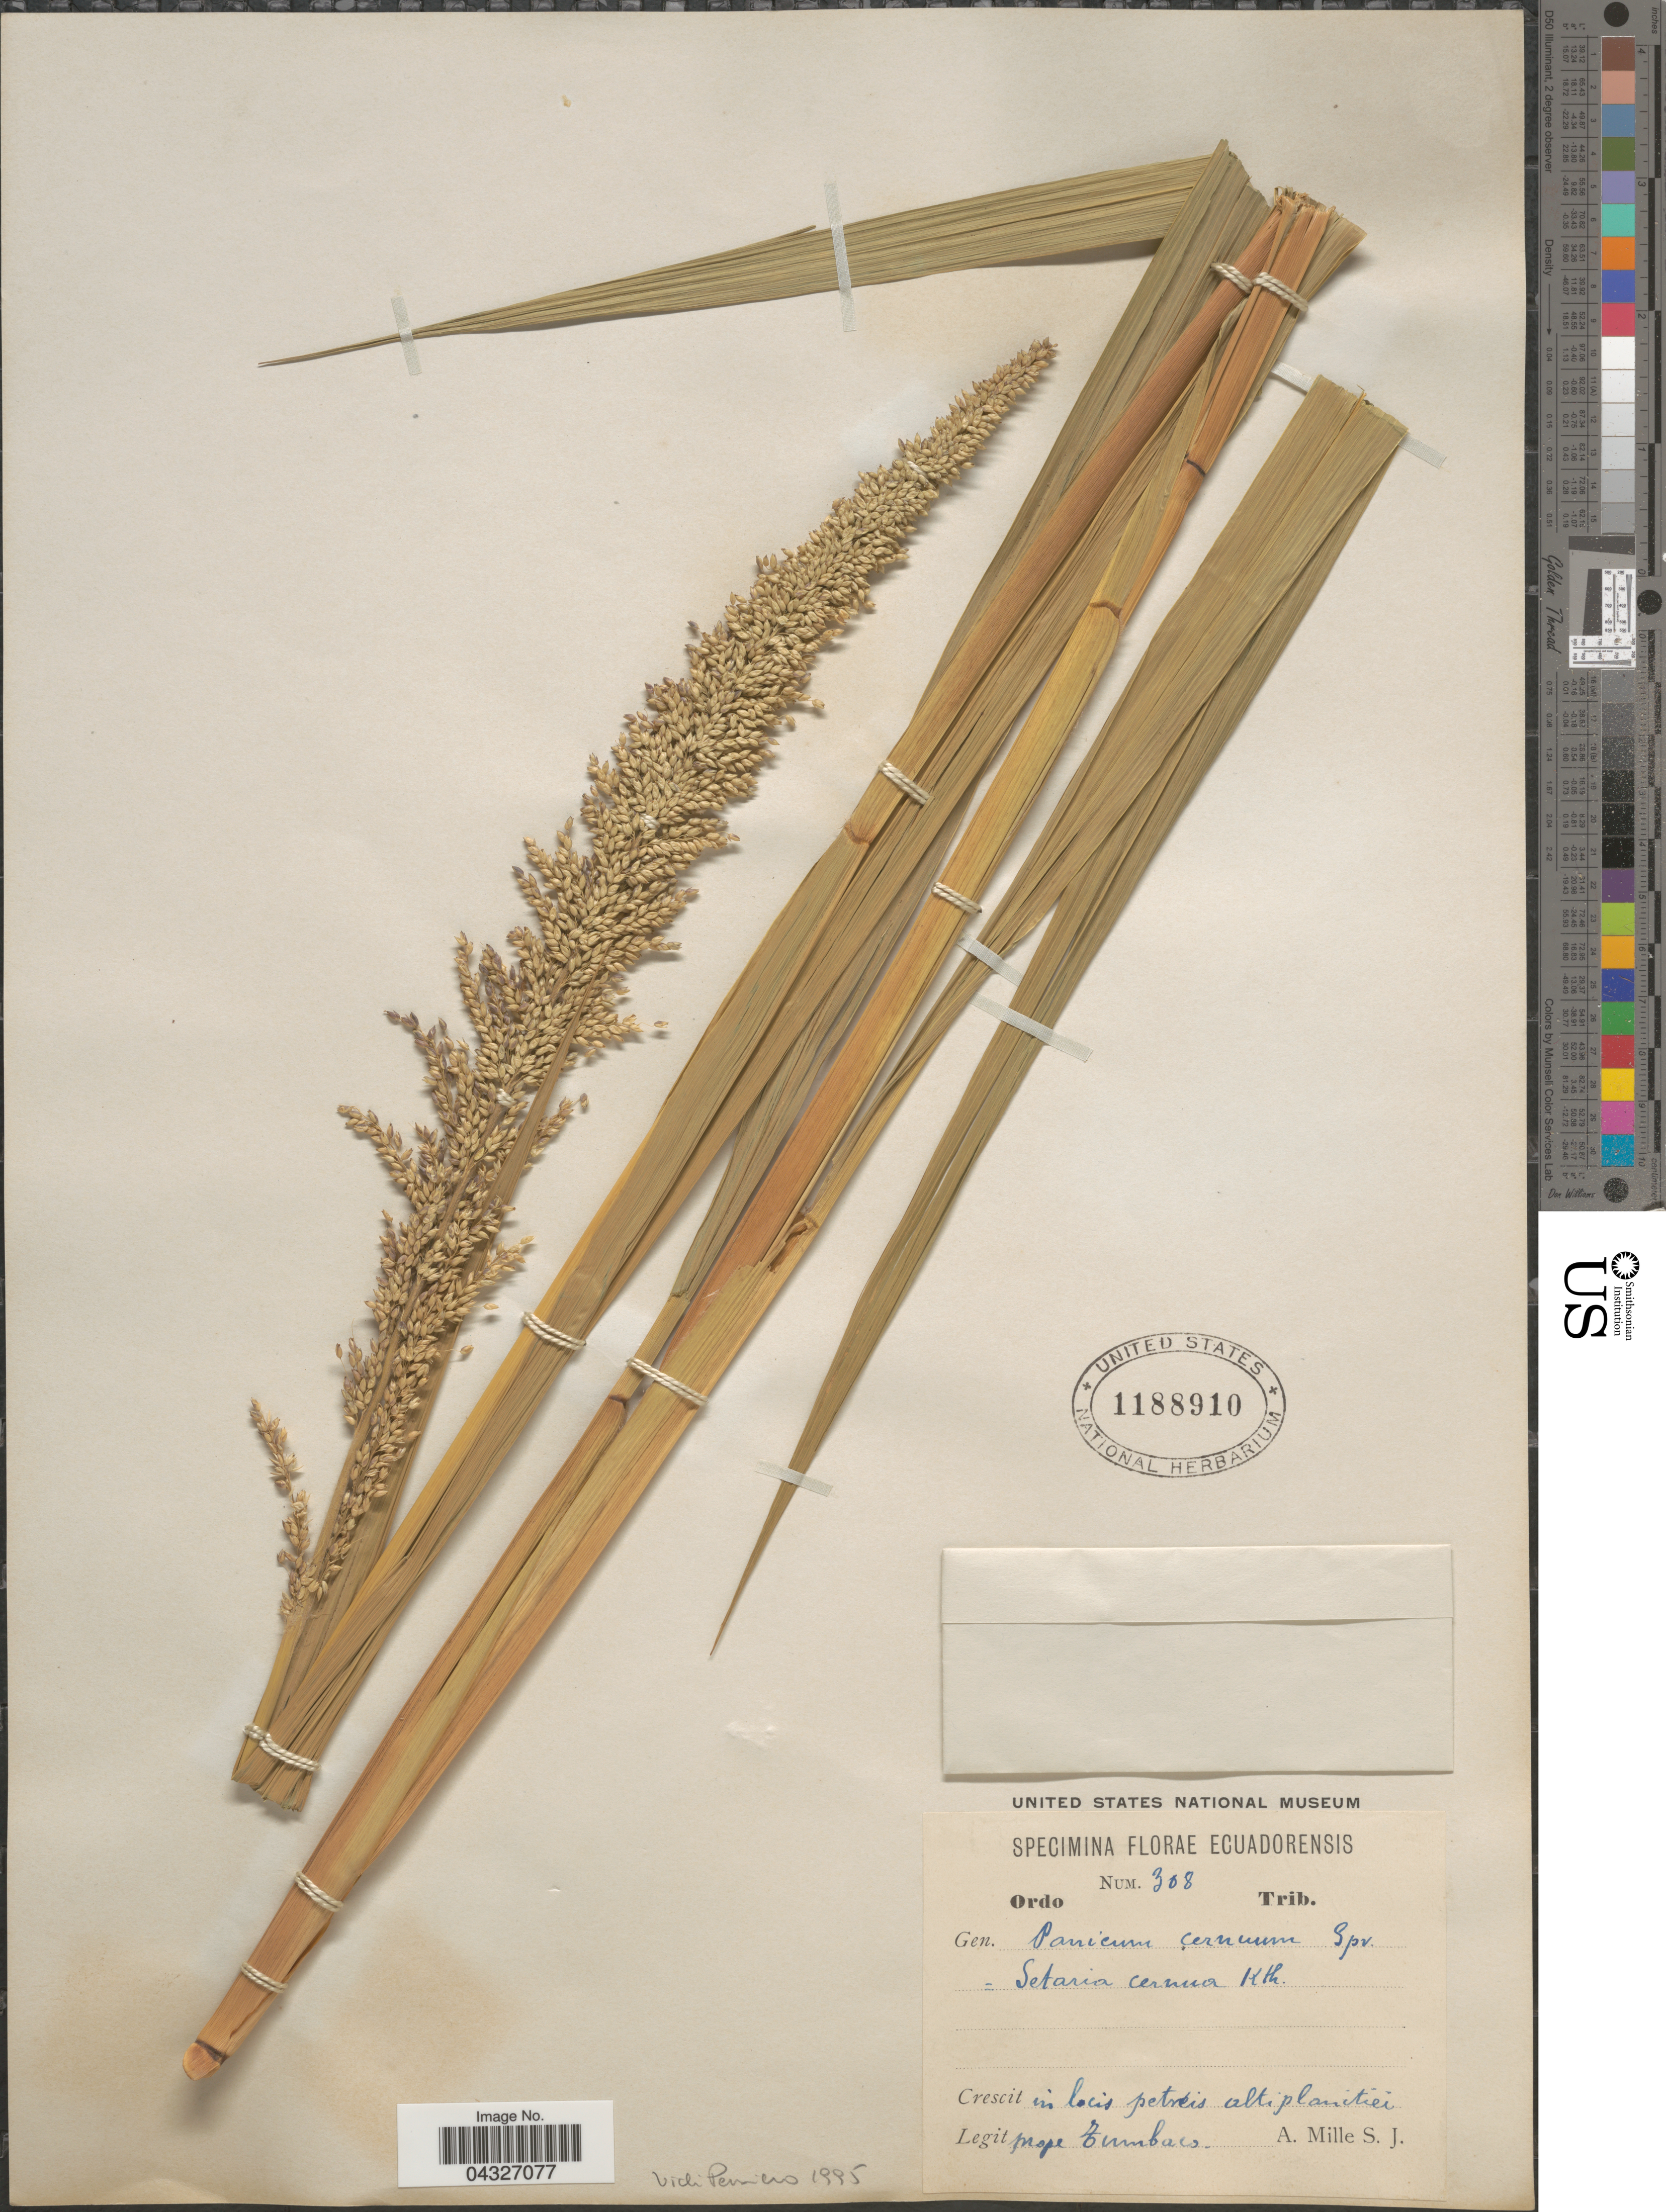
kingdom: Plantae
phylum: Tracheophyta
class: Liliopsida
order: Poales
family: Poaceae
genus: Setaria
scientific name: Setaria cernua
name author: Kunth in Humb.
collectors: A. Mille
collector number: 308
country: Ecuador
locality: In locis petris altiplanitiei prope Tumbaco.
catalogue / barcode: US 1188910